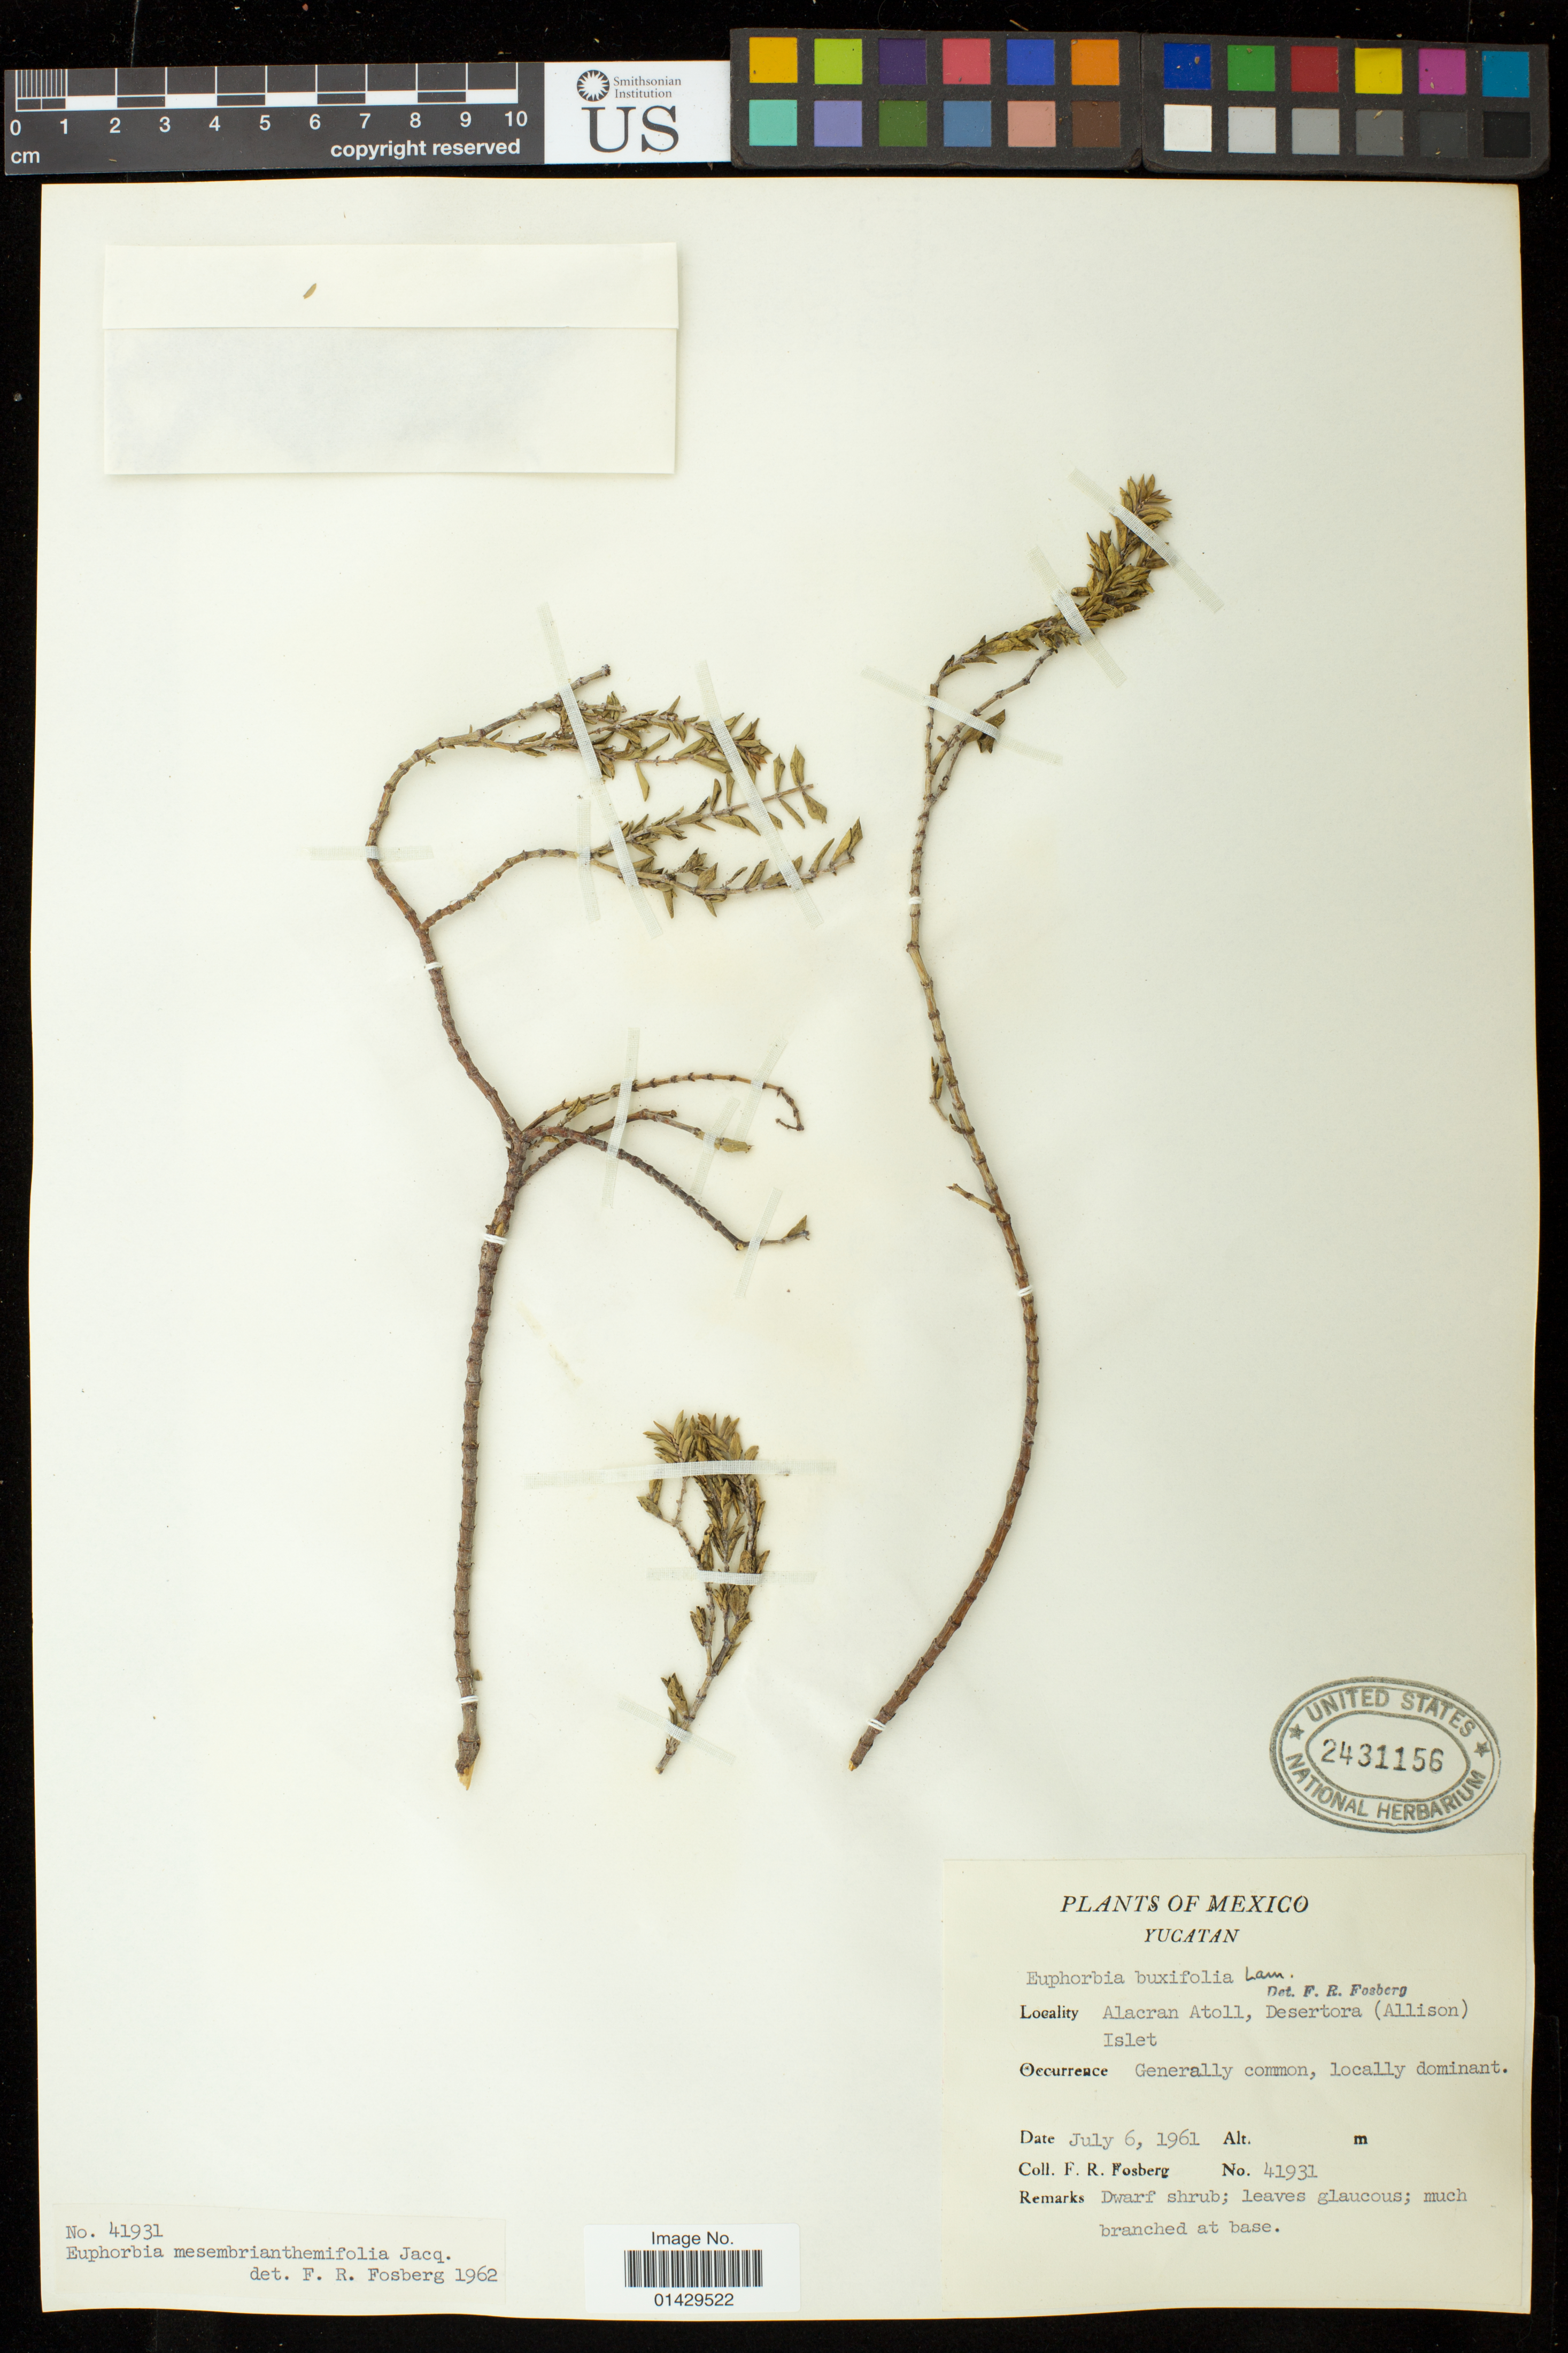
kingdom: Plantae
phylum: Tracheophyta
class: Magnoliopsida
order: Malpighiales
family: Euphorbiaceae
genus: Euphorbia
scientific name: Euphorbia mesembryanthemifolia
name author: Jacq.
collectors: F. R. Fosberg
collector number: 41931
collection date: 1961-07-06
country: Mexico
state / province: Yucatán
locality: Alacran Atoll, Desertora (Allison Islet)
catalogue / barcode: US 2431156